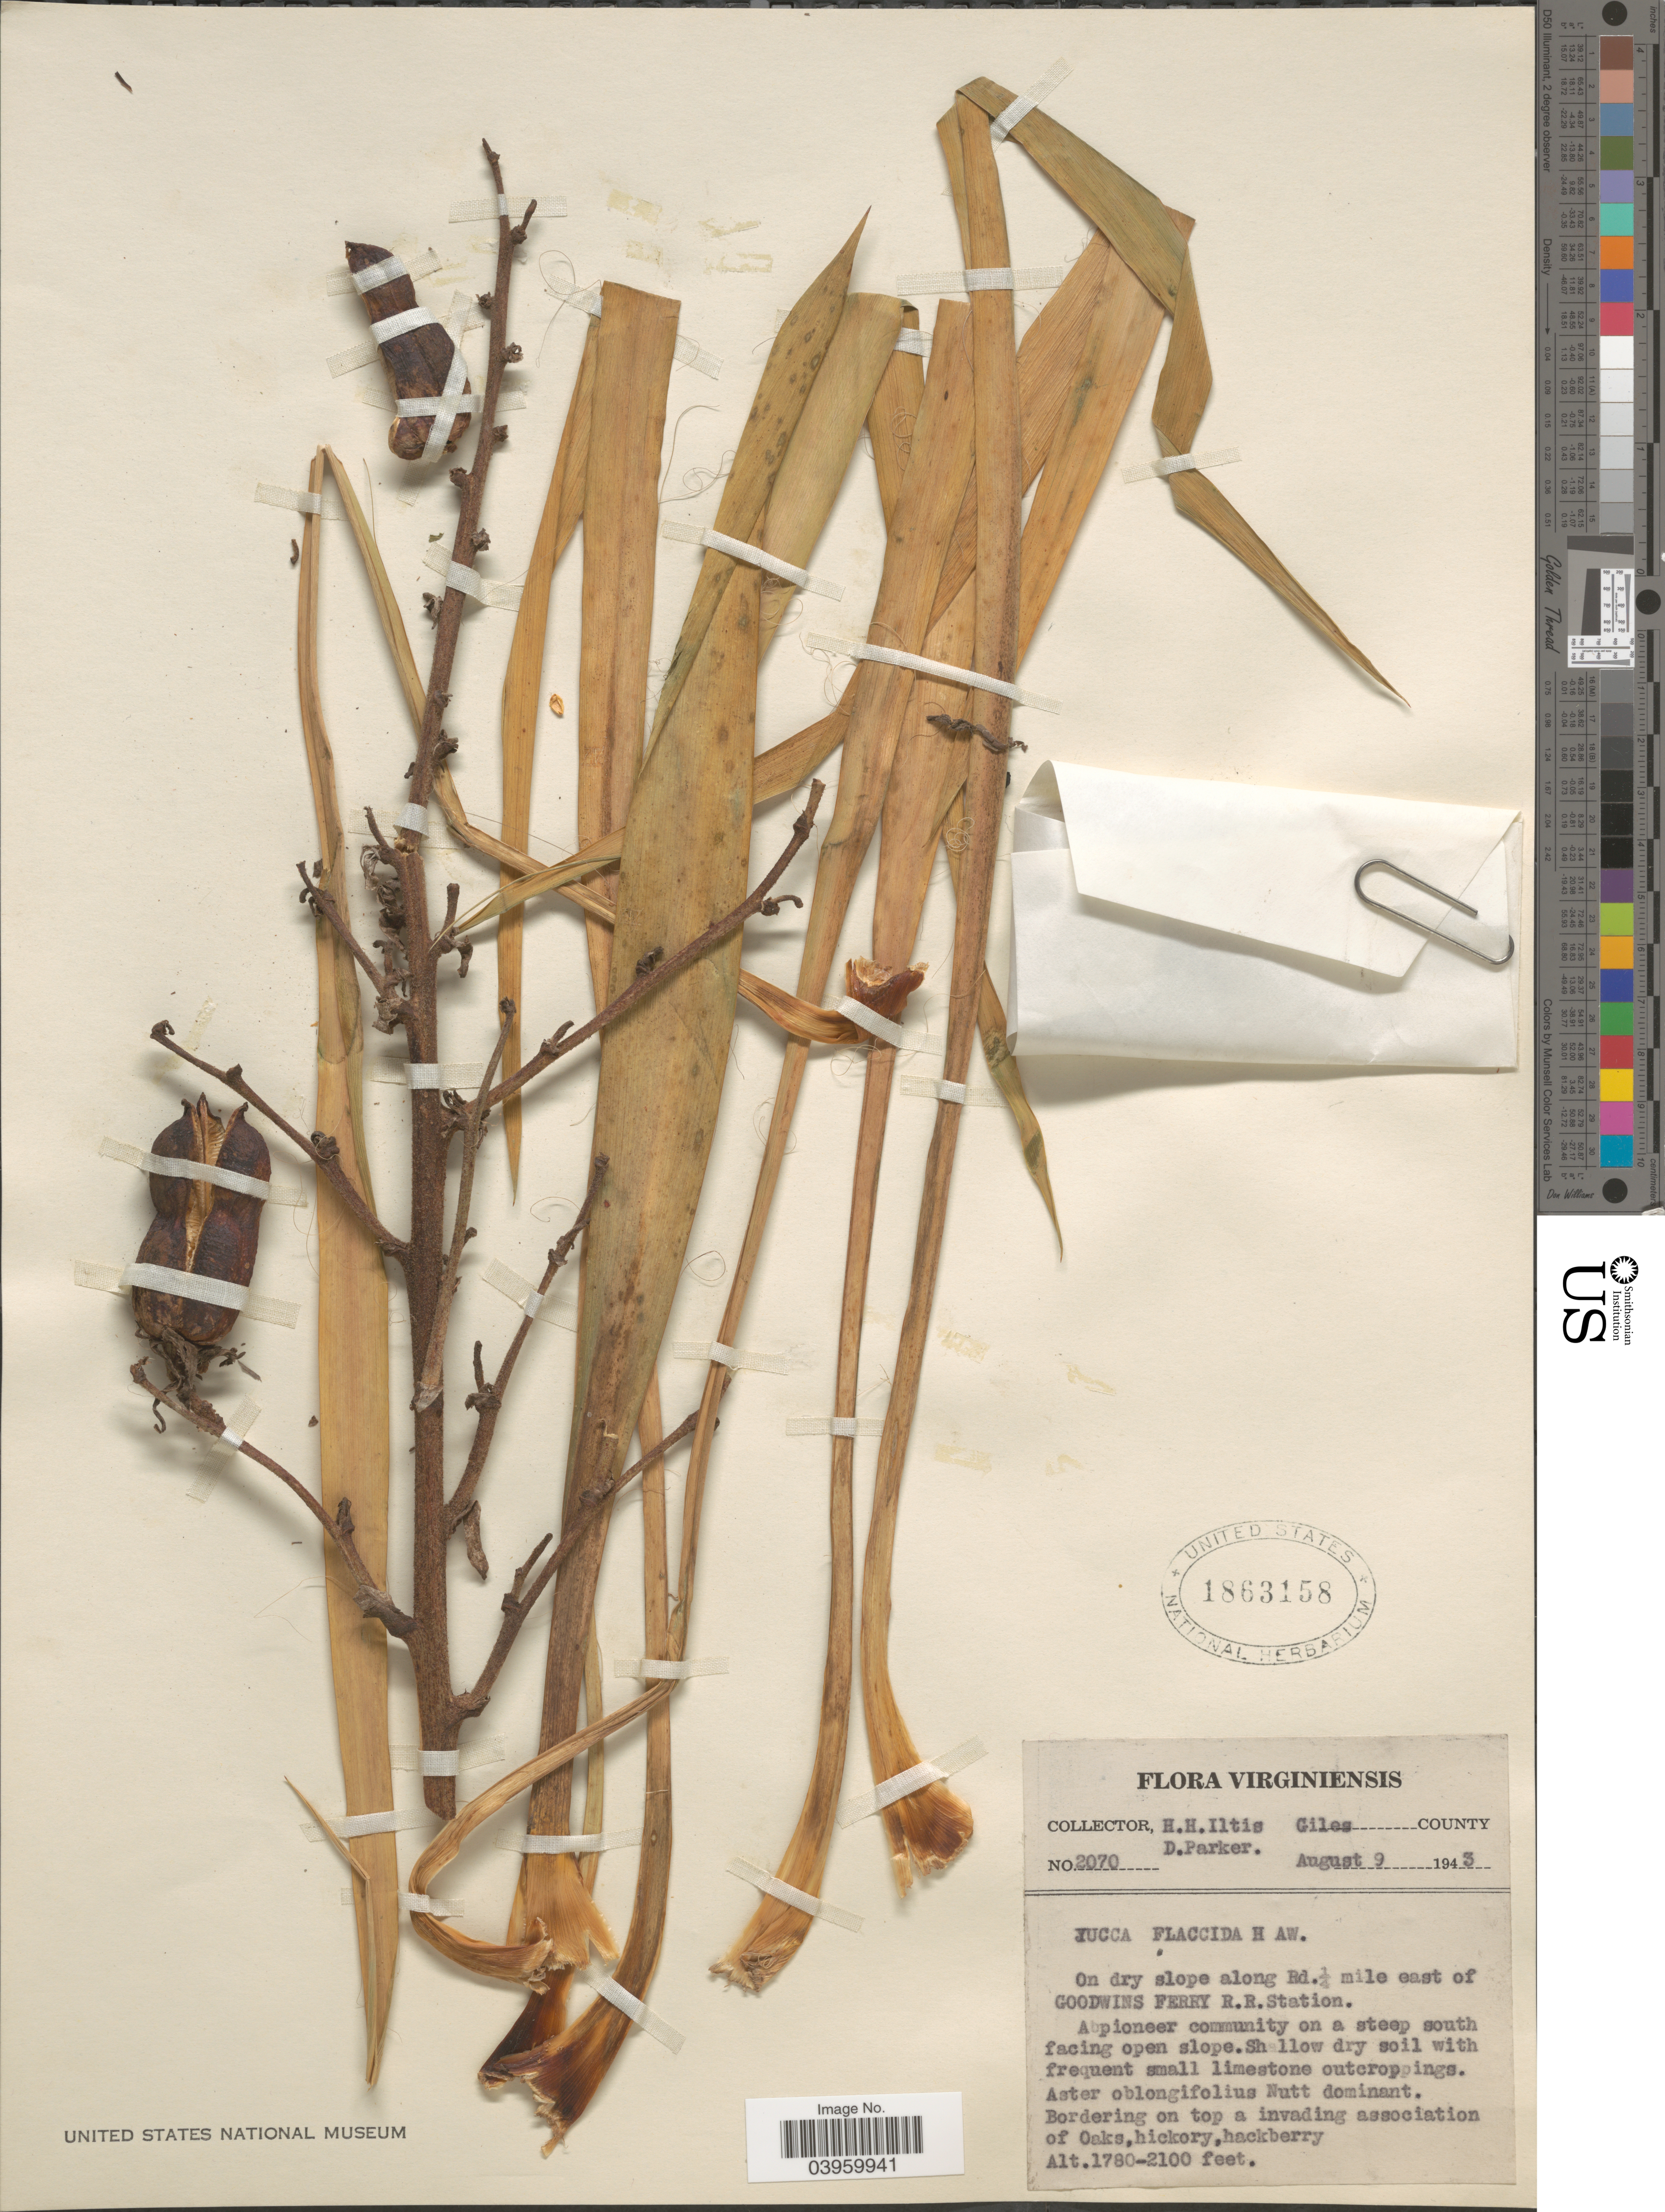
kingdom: Plantae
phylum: Tracheophyta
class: Liliopsida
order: Asparagales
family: Asparagaceae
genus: Yucca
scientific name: Yucca flaccida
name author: Haw.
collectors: H. H. Iltis & D. Parker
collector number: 2070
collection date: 1943-08-09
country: United States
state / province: Virginia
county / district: Giles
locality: Virginiensis. Giles County. On dry slope along Rd. ¼ mile east of Goodwins Ferry R.R. Station. A pioneer community on a steep south facing open slope.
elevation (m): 543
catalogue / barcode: US 1863158